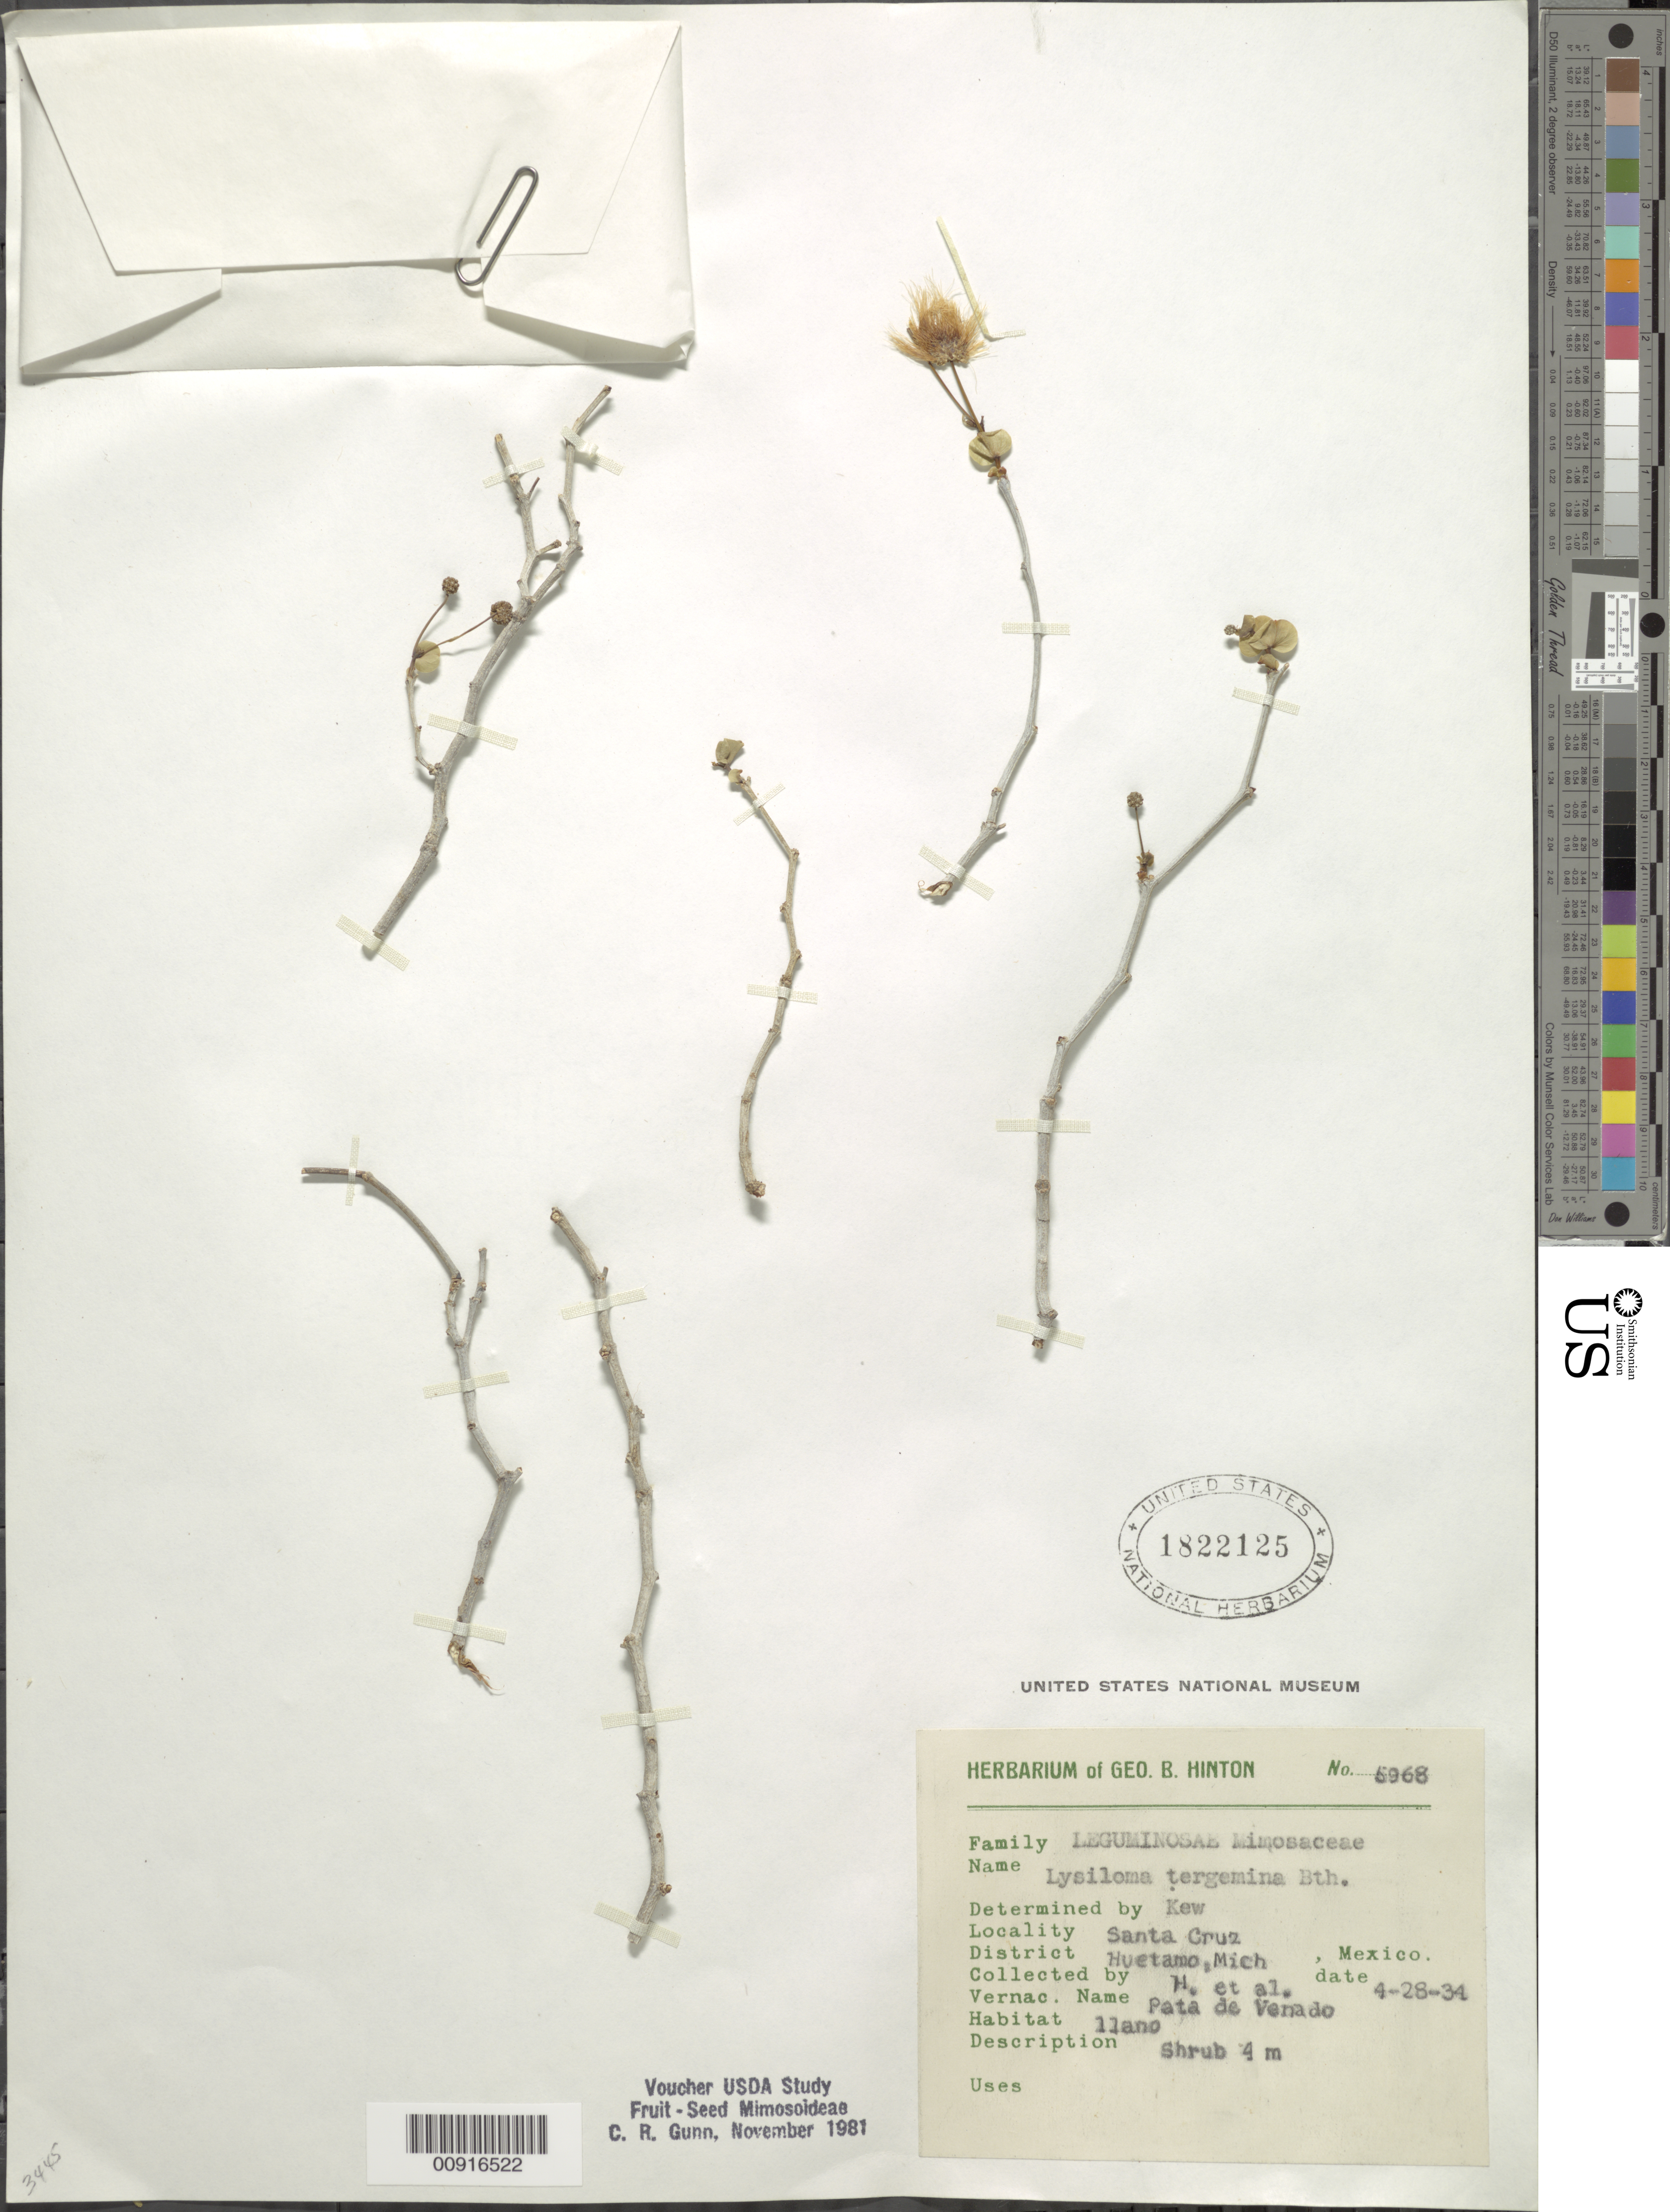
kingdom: Plantae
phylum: Tracheophyta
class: Magnoliopsida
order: Fabales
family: Fabaceae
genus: Lysiloma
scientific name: Lysiloma tergeminum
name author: Benth.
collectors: G. B. Hinton & et al.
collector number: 5968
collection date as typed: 28 Apr 1934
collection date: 1934-04-28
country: Mexico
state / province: Michoacán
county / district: Huetamo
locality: Santa Cruz, District Huetamo, Michoacán.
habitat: Llano.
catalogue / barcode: US 1822125